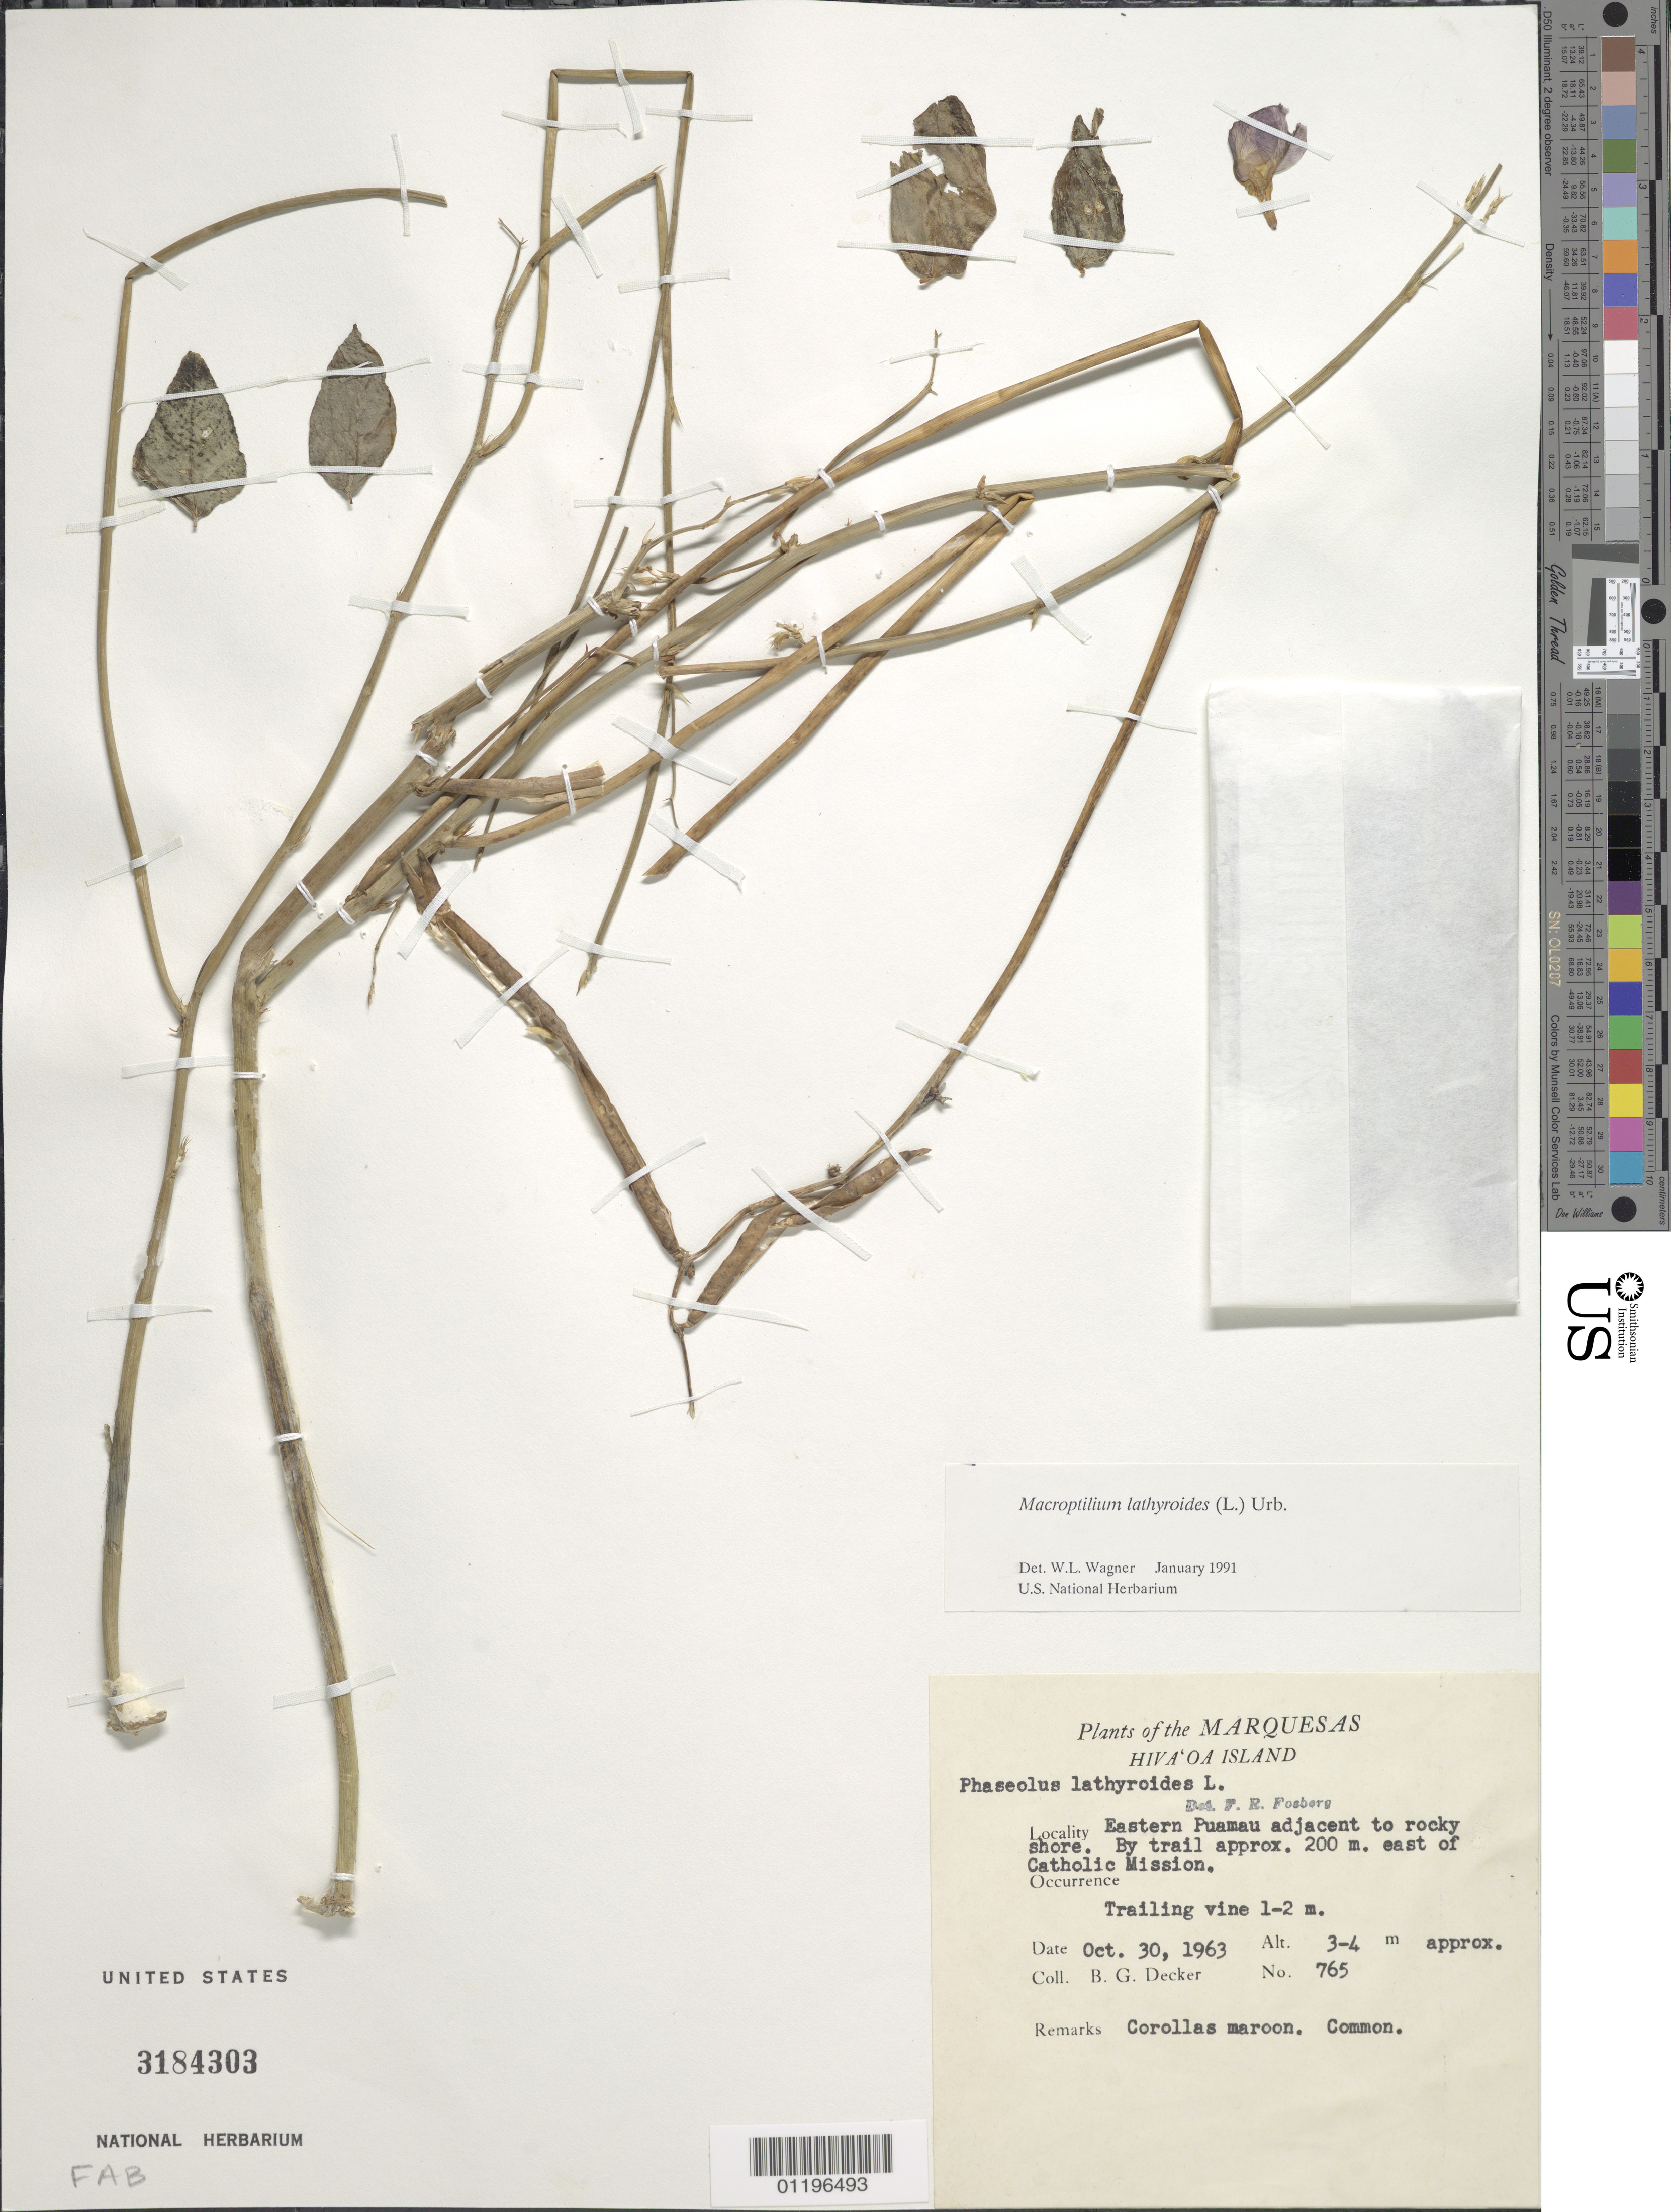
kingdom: Plantae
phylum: Tracheophyta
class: Magnoliopsida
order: Fabales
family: Fabaceae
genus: Macroptilium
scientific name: Macroptilium lathyroides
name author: (L.) Urb.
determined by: Wagner, W. L., (BOT), Smithsonian Institution - National Museum of Natural History (UNITED STATES)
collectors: B. G. Decker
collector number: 765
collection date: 1963-10-30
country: French Polynesia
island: Hiva Oa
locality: E Puamau adjacent to rocky shore, 200 m E of Catholic Mission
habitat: By trail, common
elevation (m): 3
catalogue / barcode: US 3184303